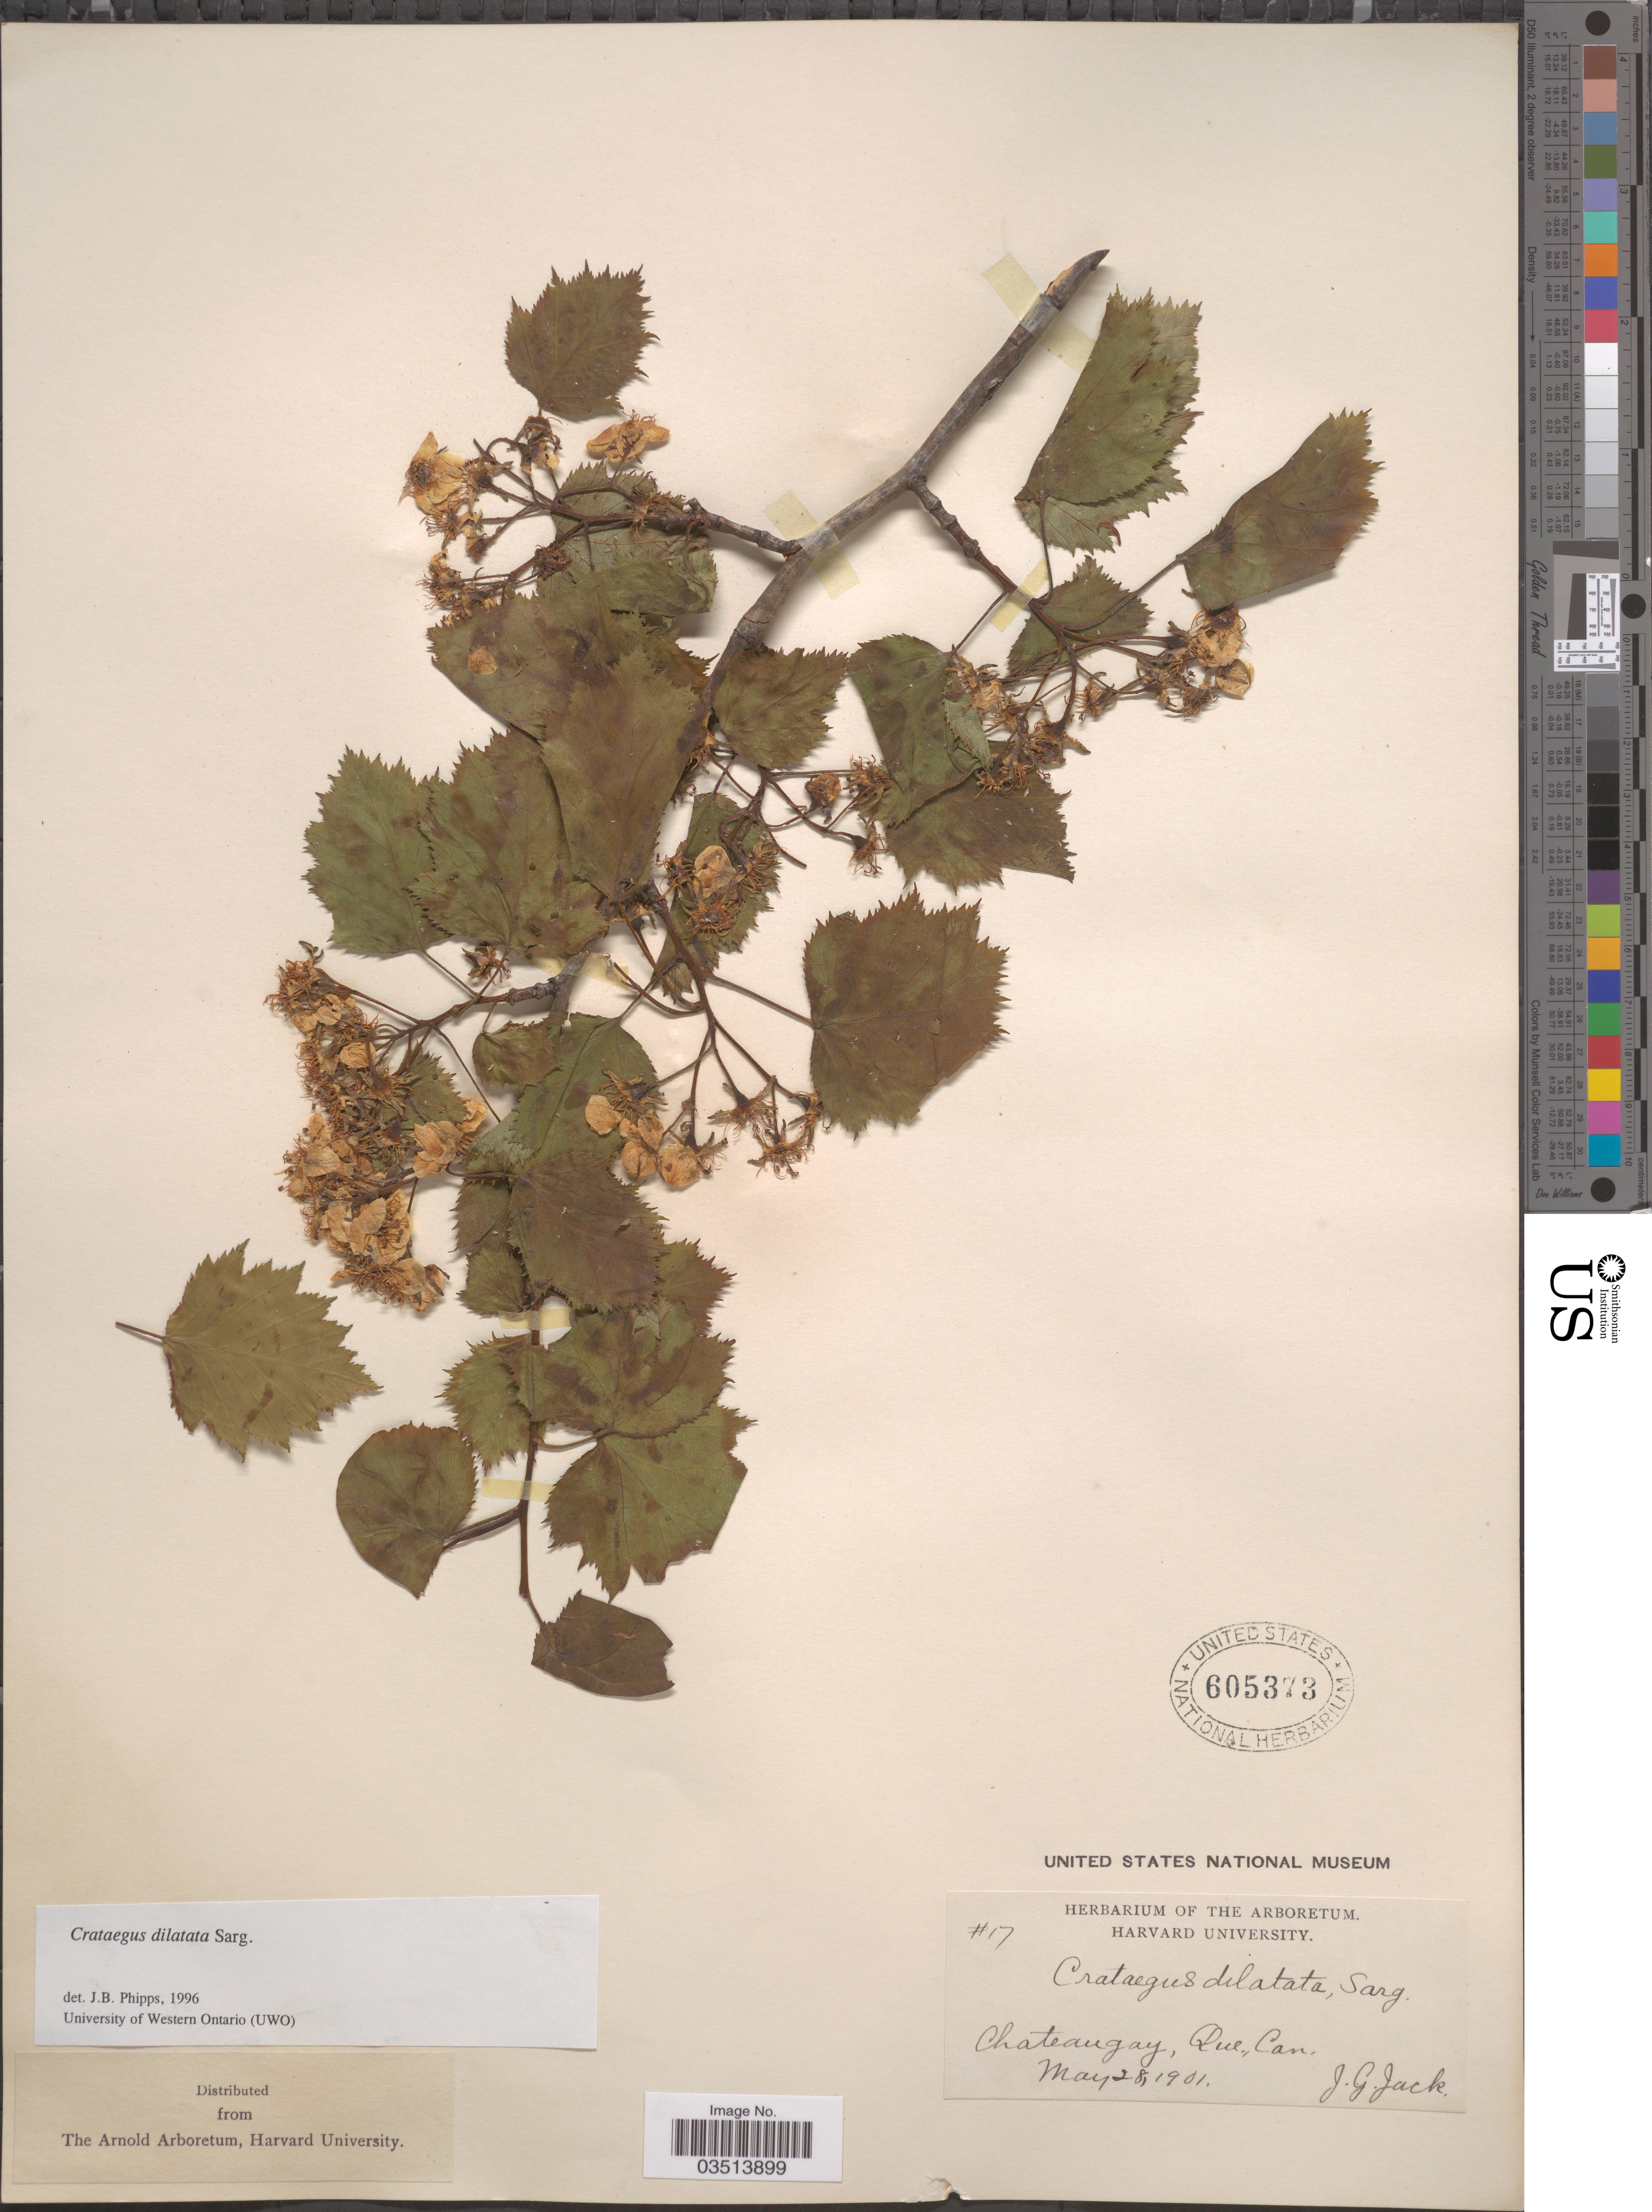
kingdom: Plantae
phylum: Tracheophyta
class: Magnoliopsida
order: Rosales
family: Rosaceae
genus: Crataegus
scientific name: Crataegus coccinioides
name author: Ashe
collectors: J. G. Jack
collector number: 17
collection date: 1901-05-28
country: Canada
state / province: Quebec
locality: Chateaugay.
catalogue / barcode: US 605373